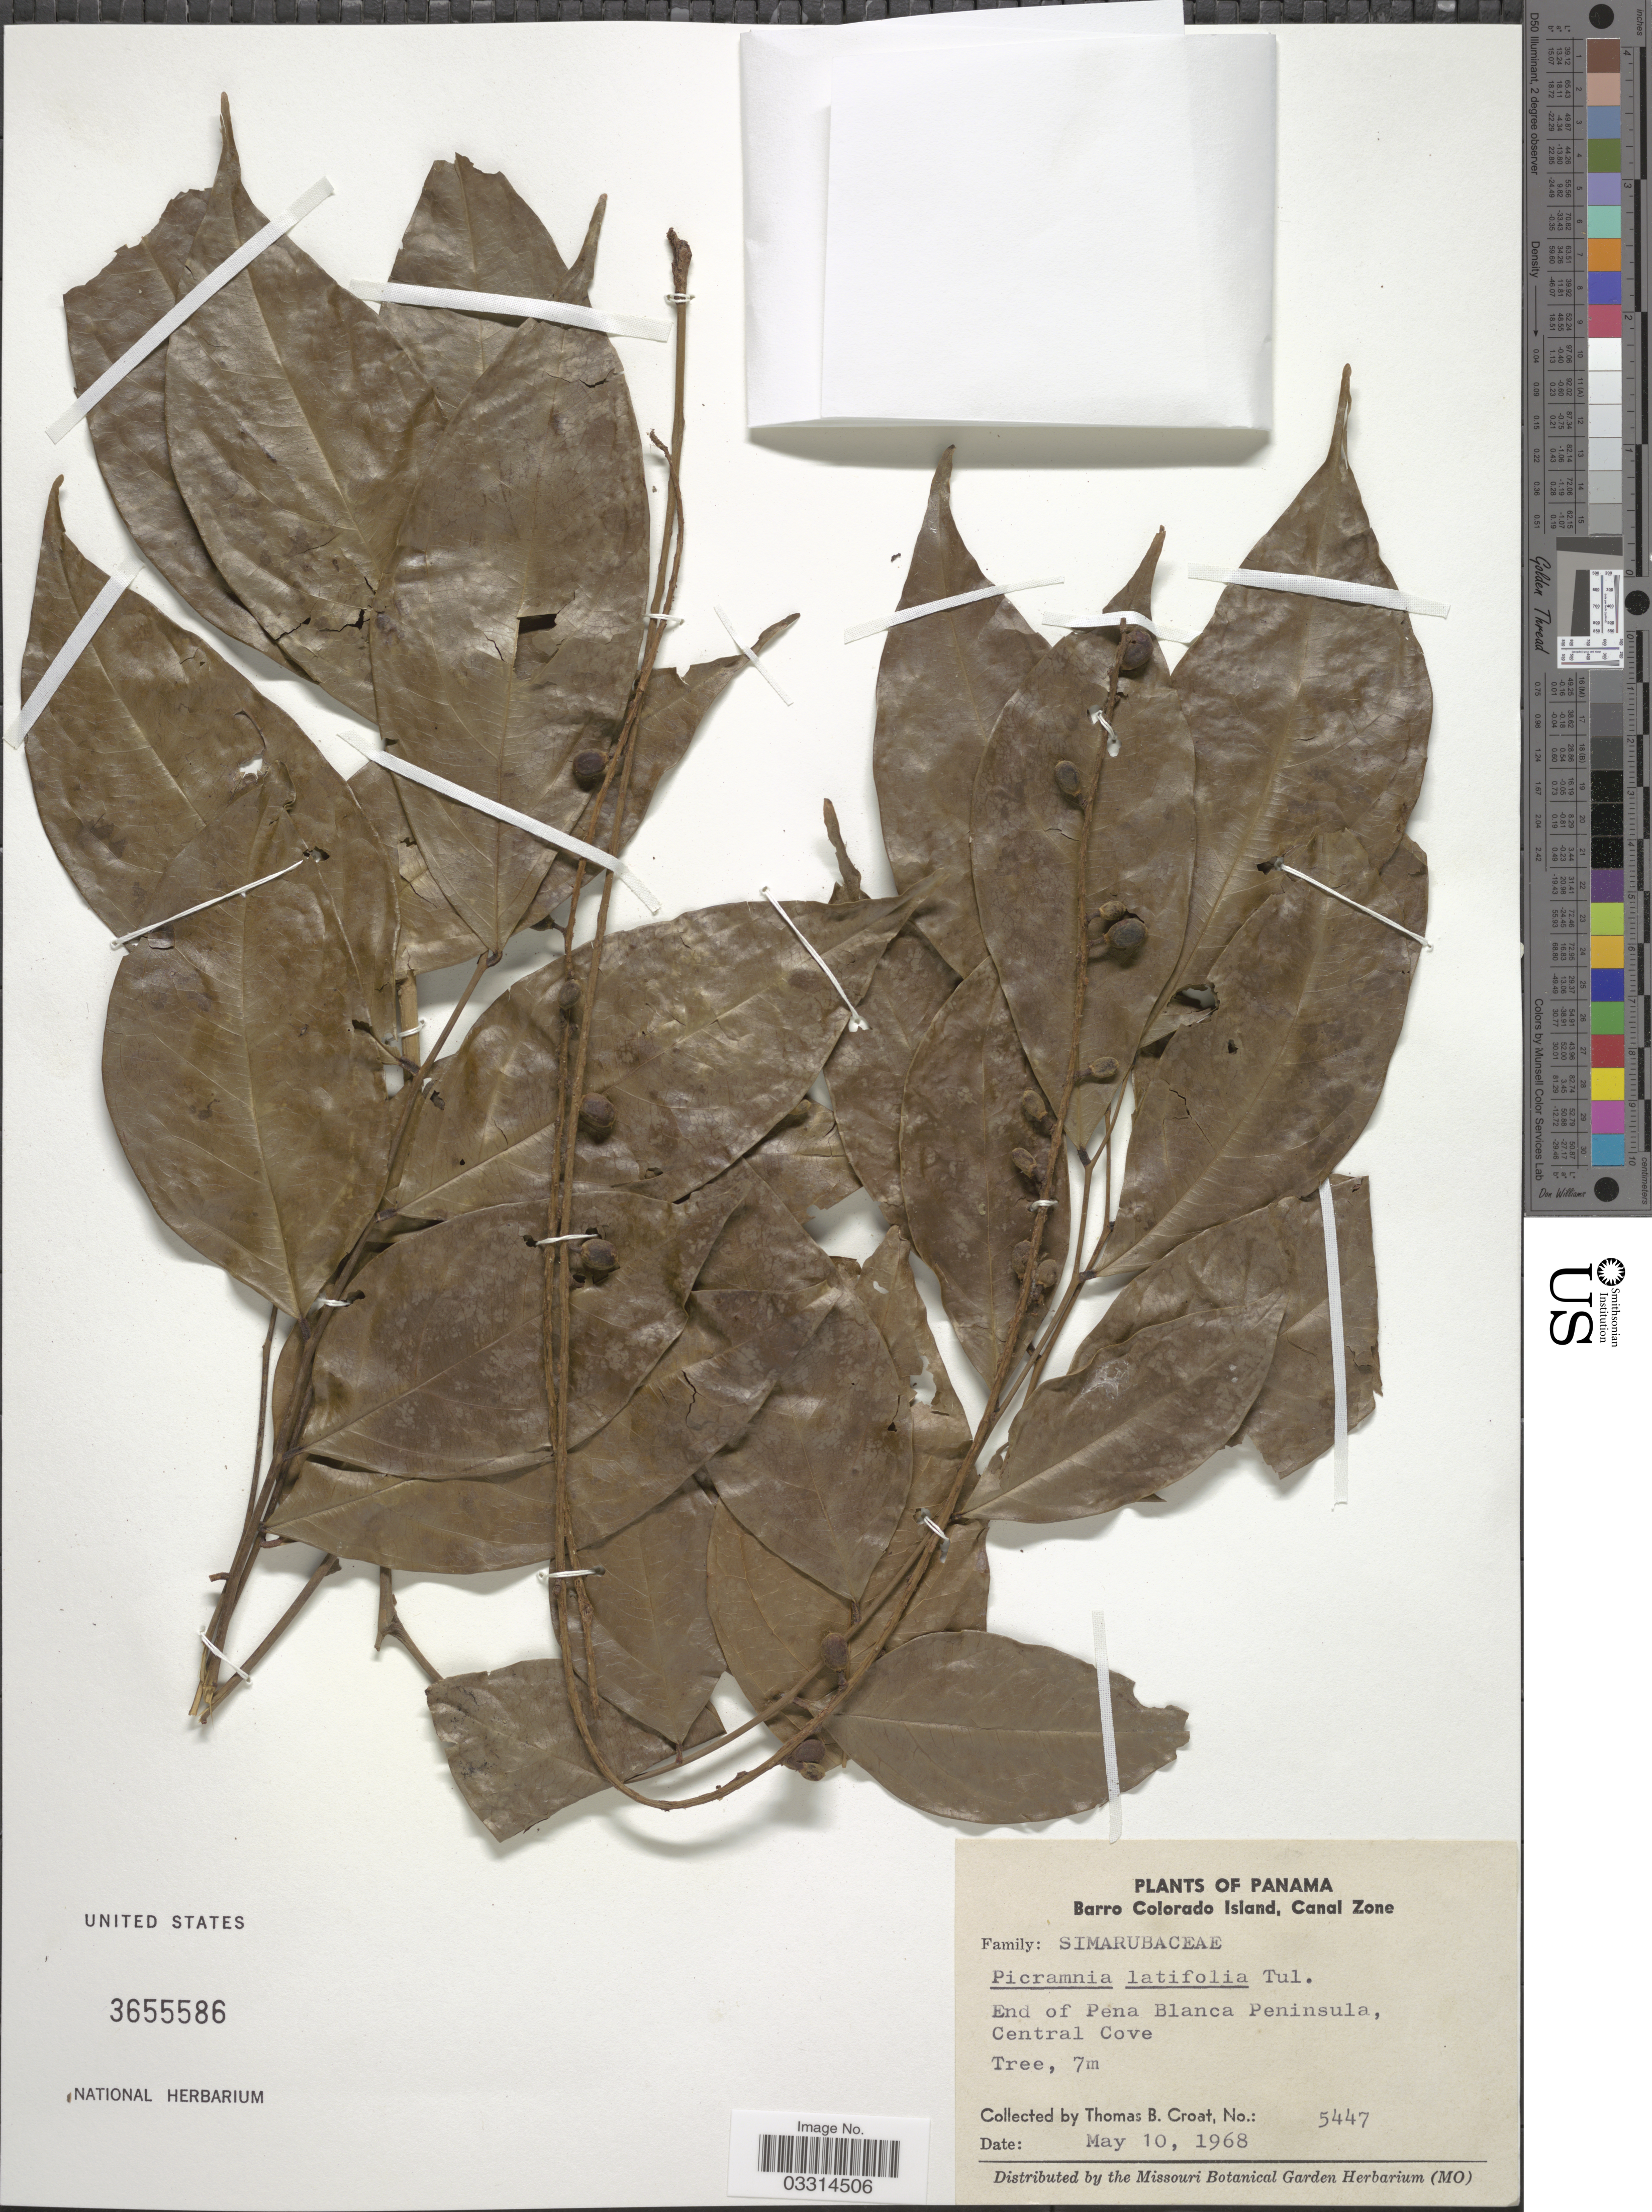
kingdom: Plantae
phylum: Tracheophyta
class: Magnoliopsida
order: Picramniales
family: Picramniaceae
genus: Picramnia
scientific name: Picramnia latifolia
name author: Tul.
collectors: T. B. Croat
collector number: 5447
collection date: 1968-05-10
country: Panama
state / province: Panamá Oeste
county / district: Canal Zone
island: Barro Colorado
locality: Barro Colorado Island. End of Pena Blanca Peninsula, Central Cove.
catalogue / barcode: US 3655586